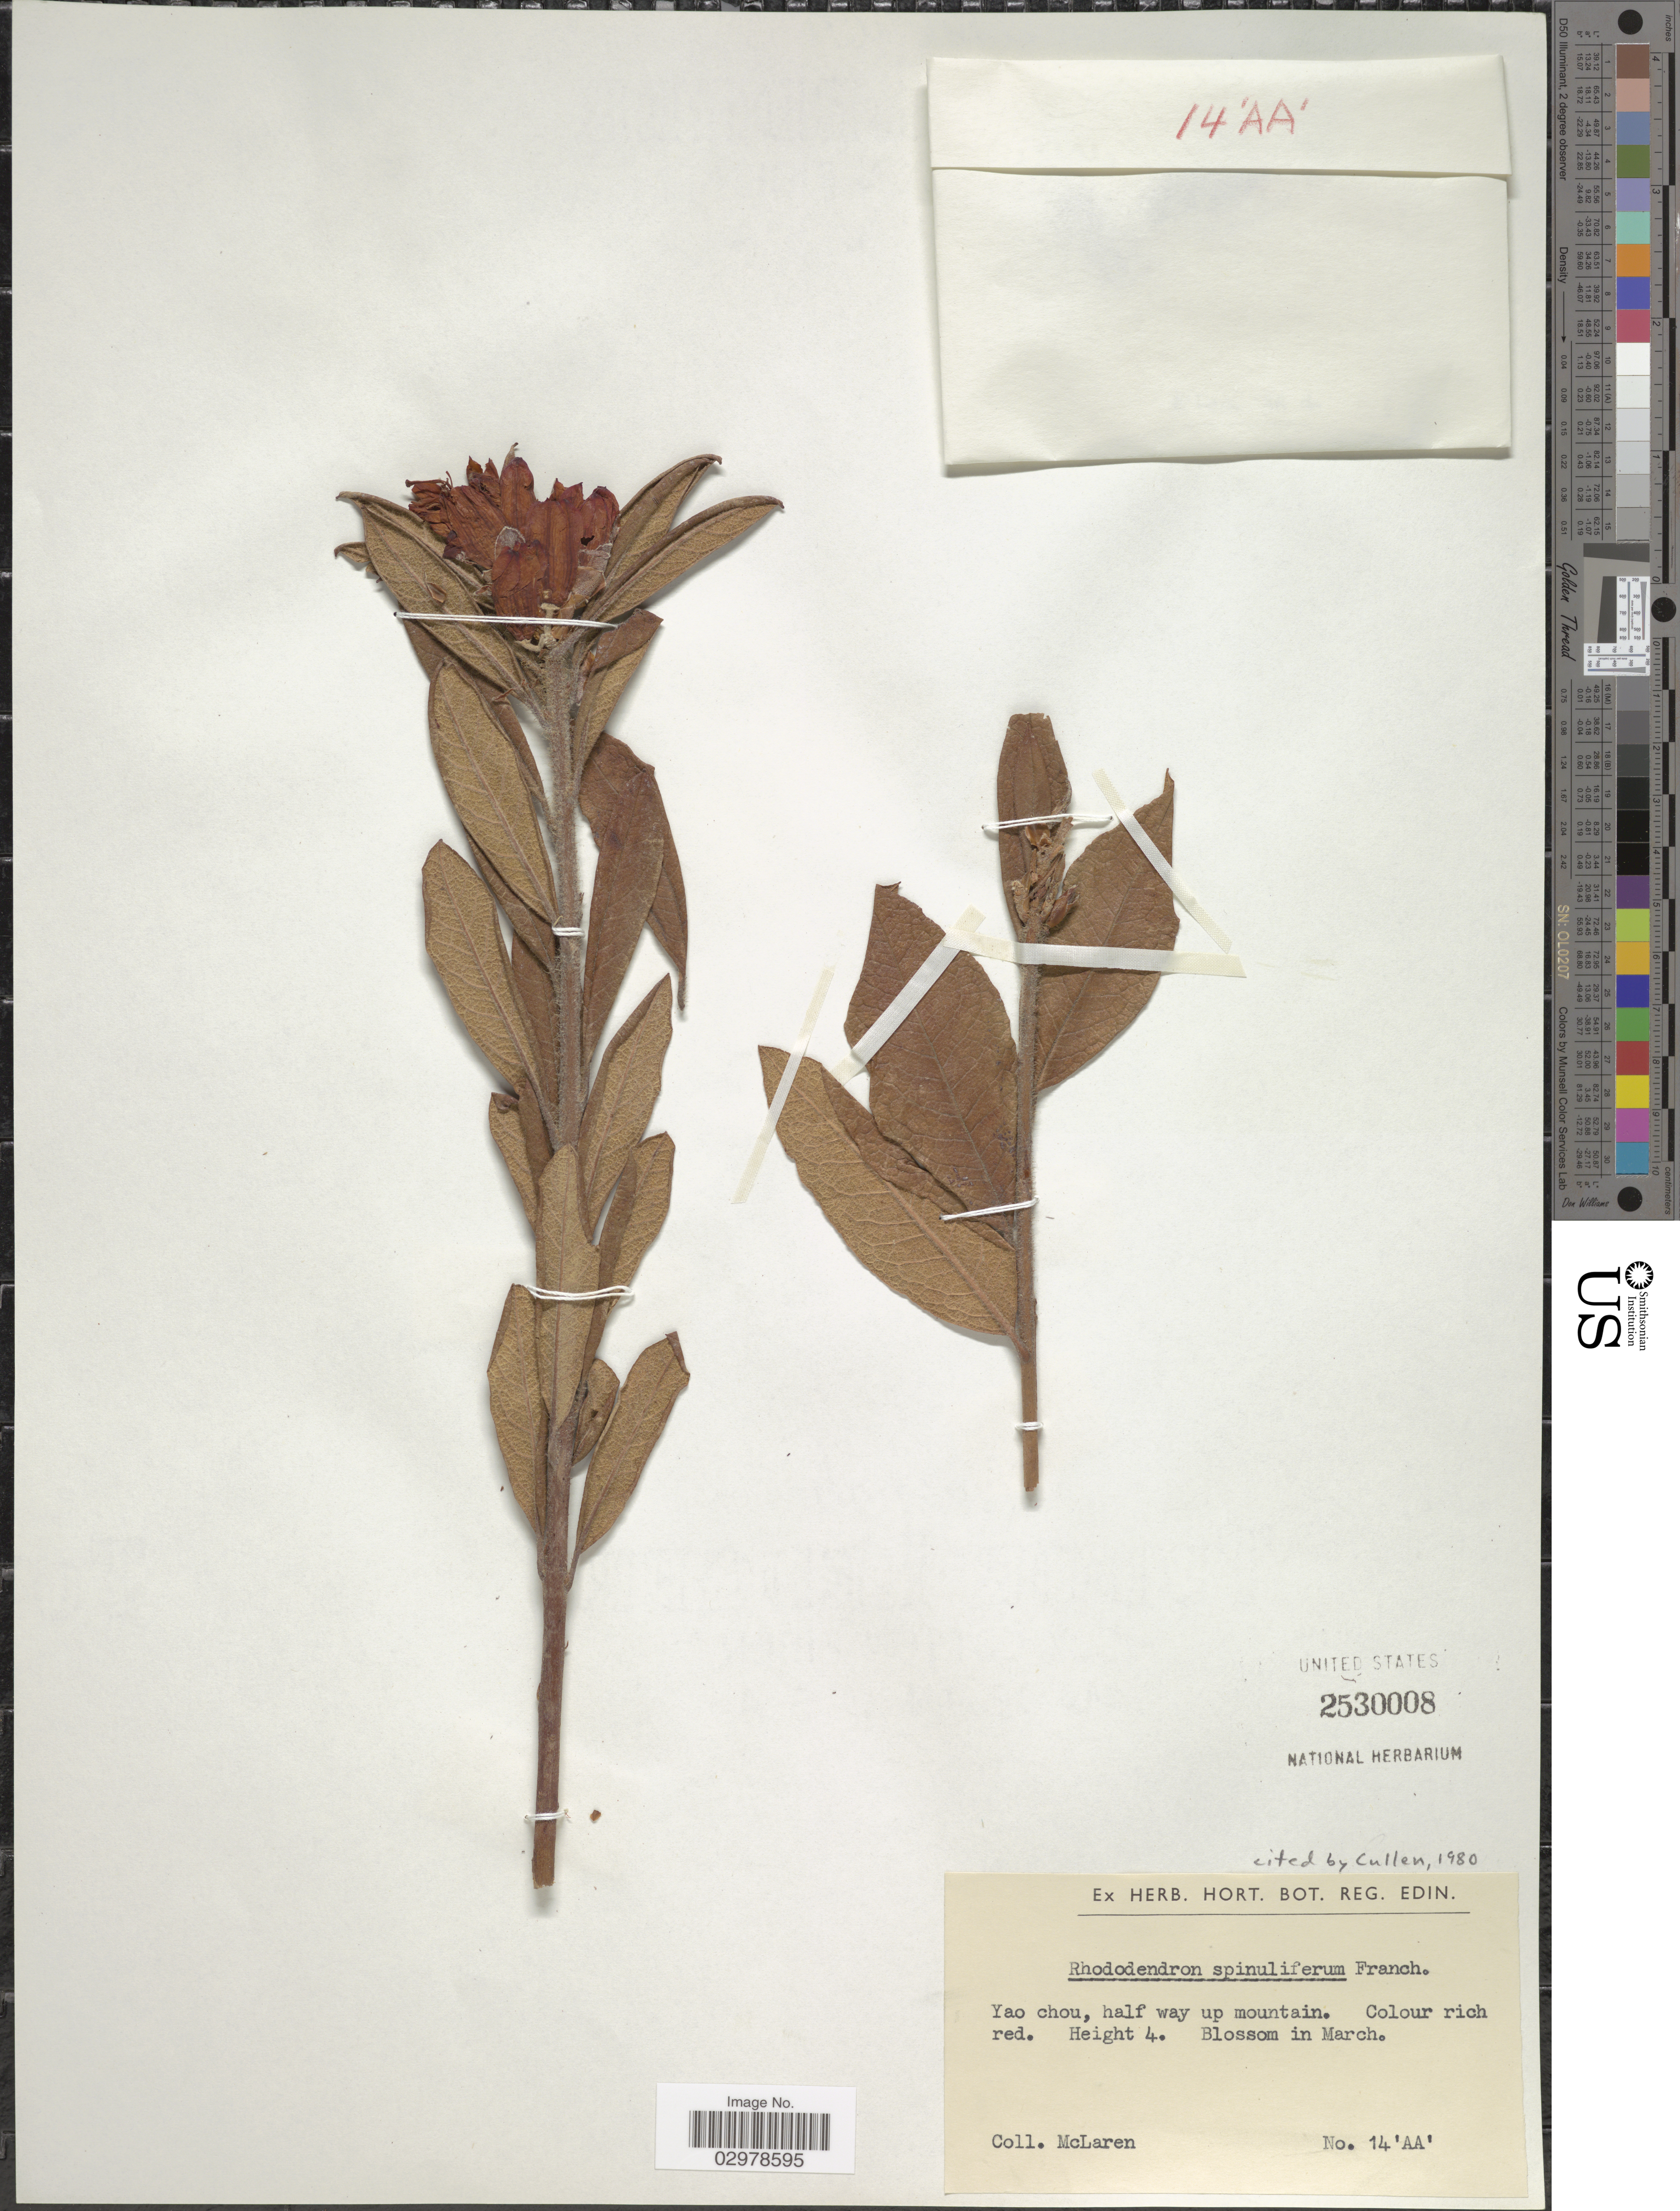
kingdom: Plantae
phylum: Tracheophyta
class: Magnoliopsida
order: Ericales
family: Ericaceae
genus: Rhododendron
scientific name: Rhododendron spinuliferum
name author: Franch.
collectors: McLaren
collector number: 14 'AA'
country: China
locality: Yao chou, half way up mountain.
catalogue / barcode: US 2530008